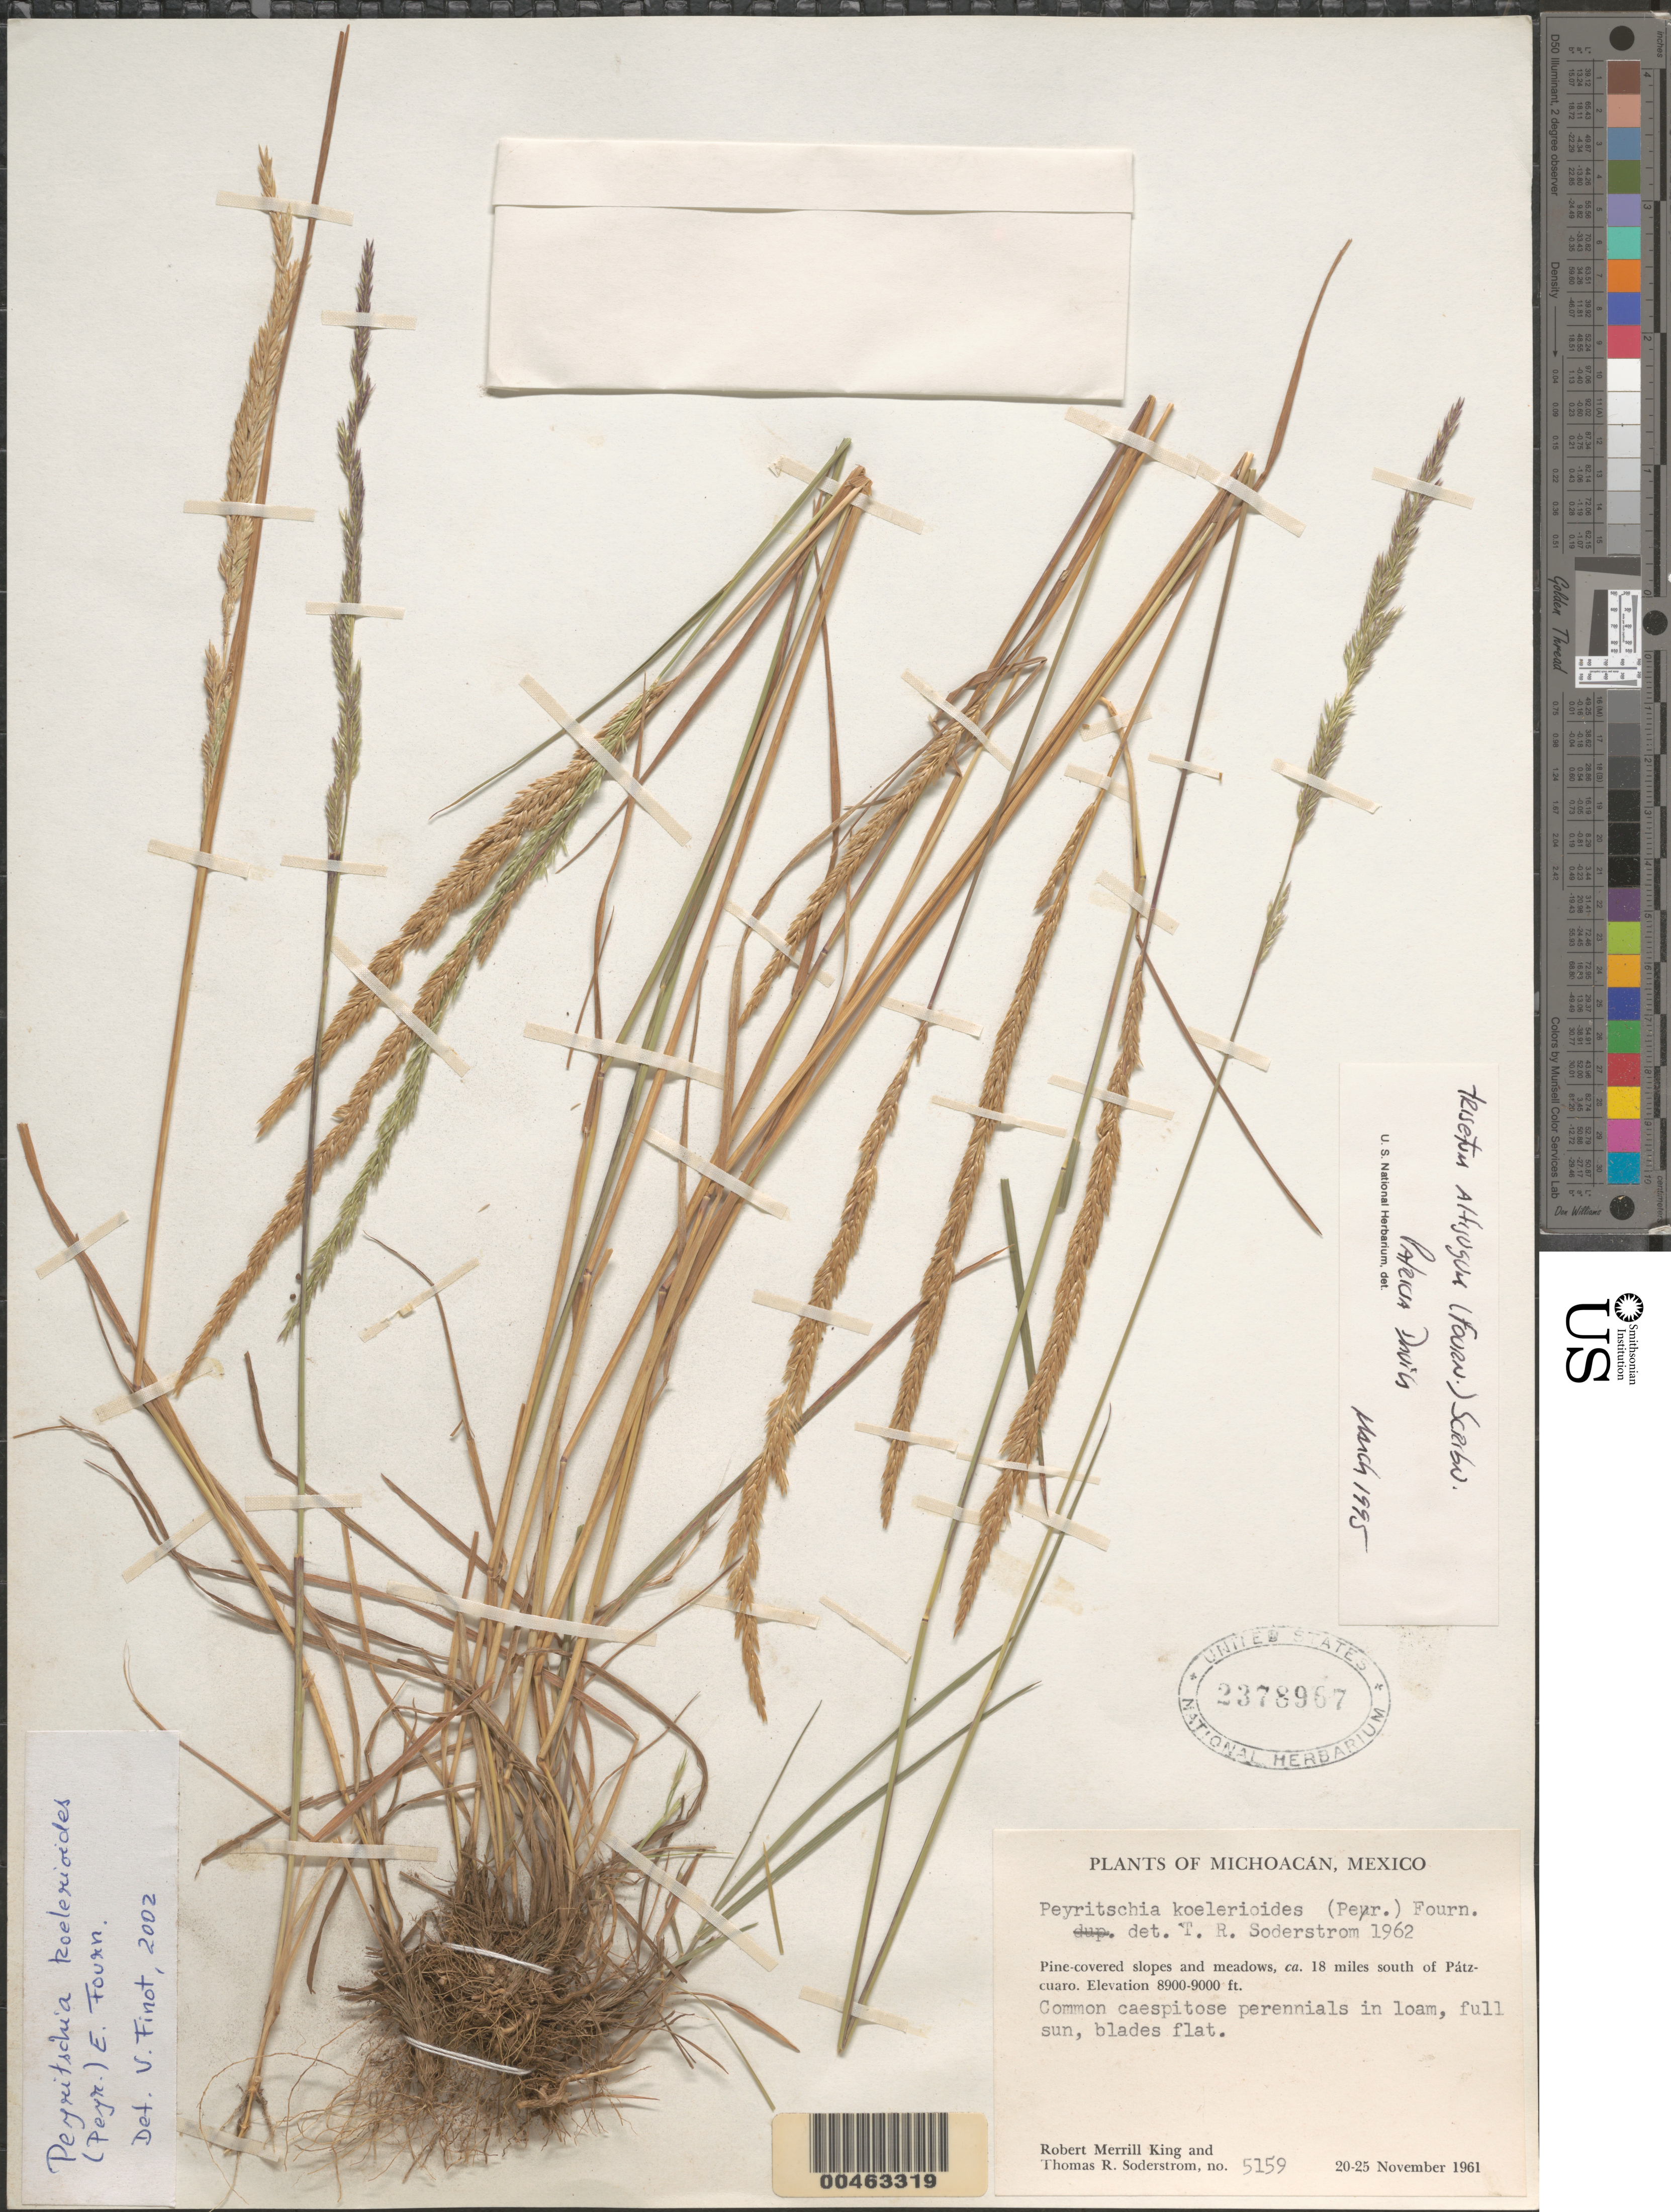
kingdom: Plantae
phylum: Tracheophyta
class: Liliopsida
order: Poales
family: Poaceae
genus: Peyritschia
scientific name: Peyritschia koelerioides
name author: (Peyr.) E. Fourn.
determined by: Finot, V. L.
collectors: R. M. King & T. R. Soderstrom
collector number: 5159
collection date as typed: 20 Nov 1961 to 25 Nov 1961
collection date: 1961-11-20/1961-11-25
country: Mexico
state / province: Michoacán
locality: Ca. 18 mi S of Patzcuaro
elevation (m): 2713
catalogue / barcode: US 2378967